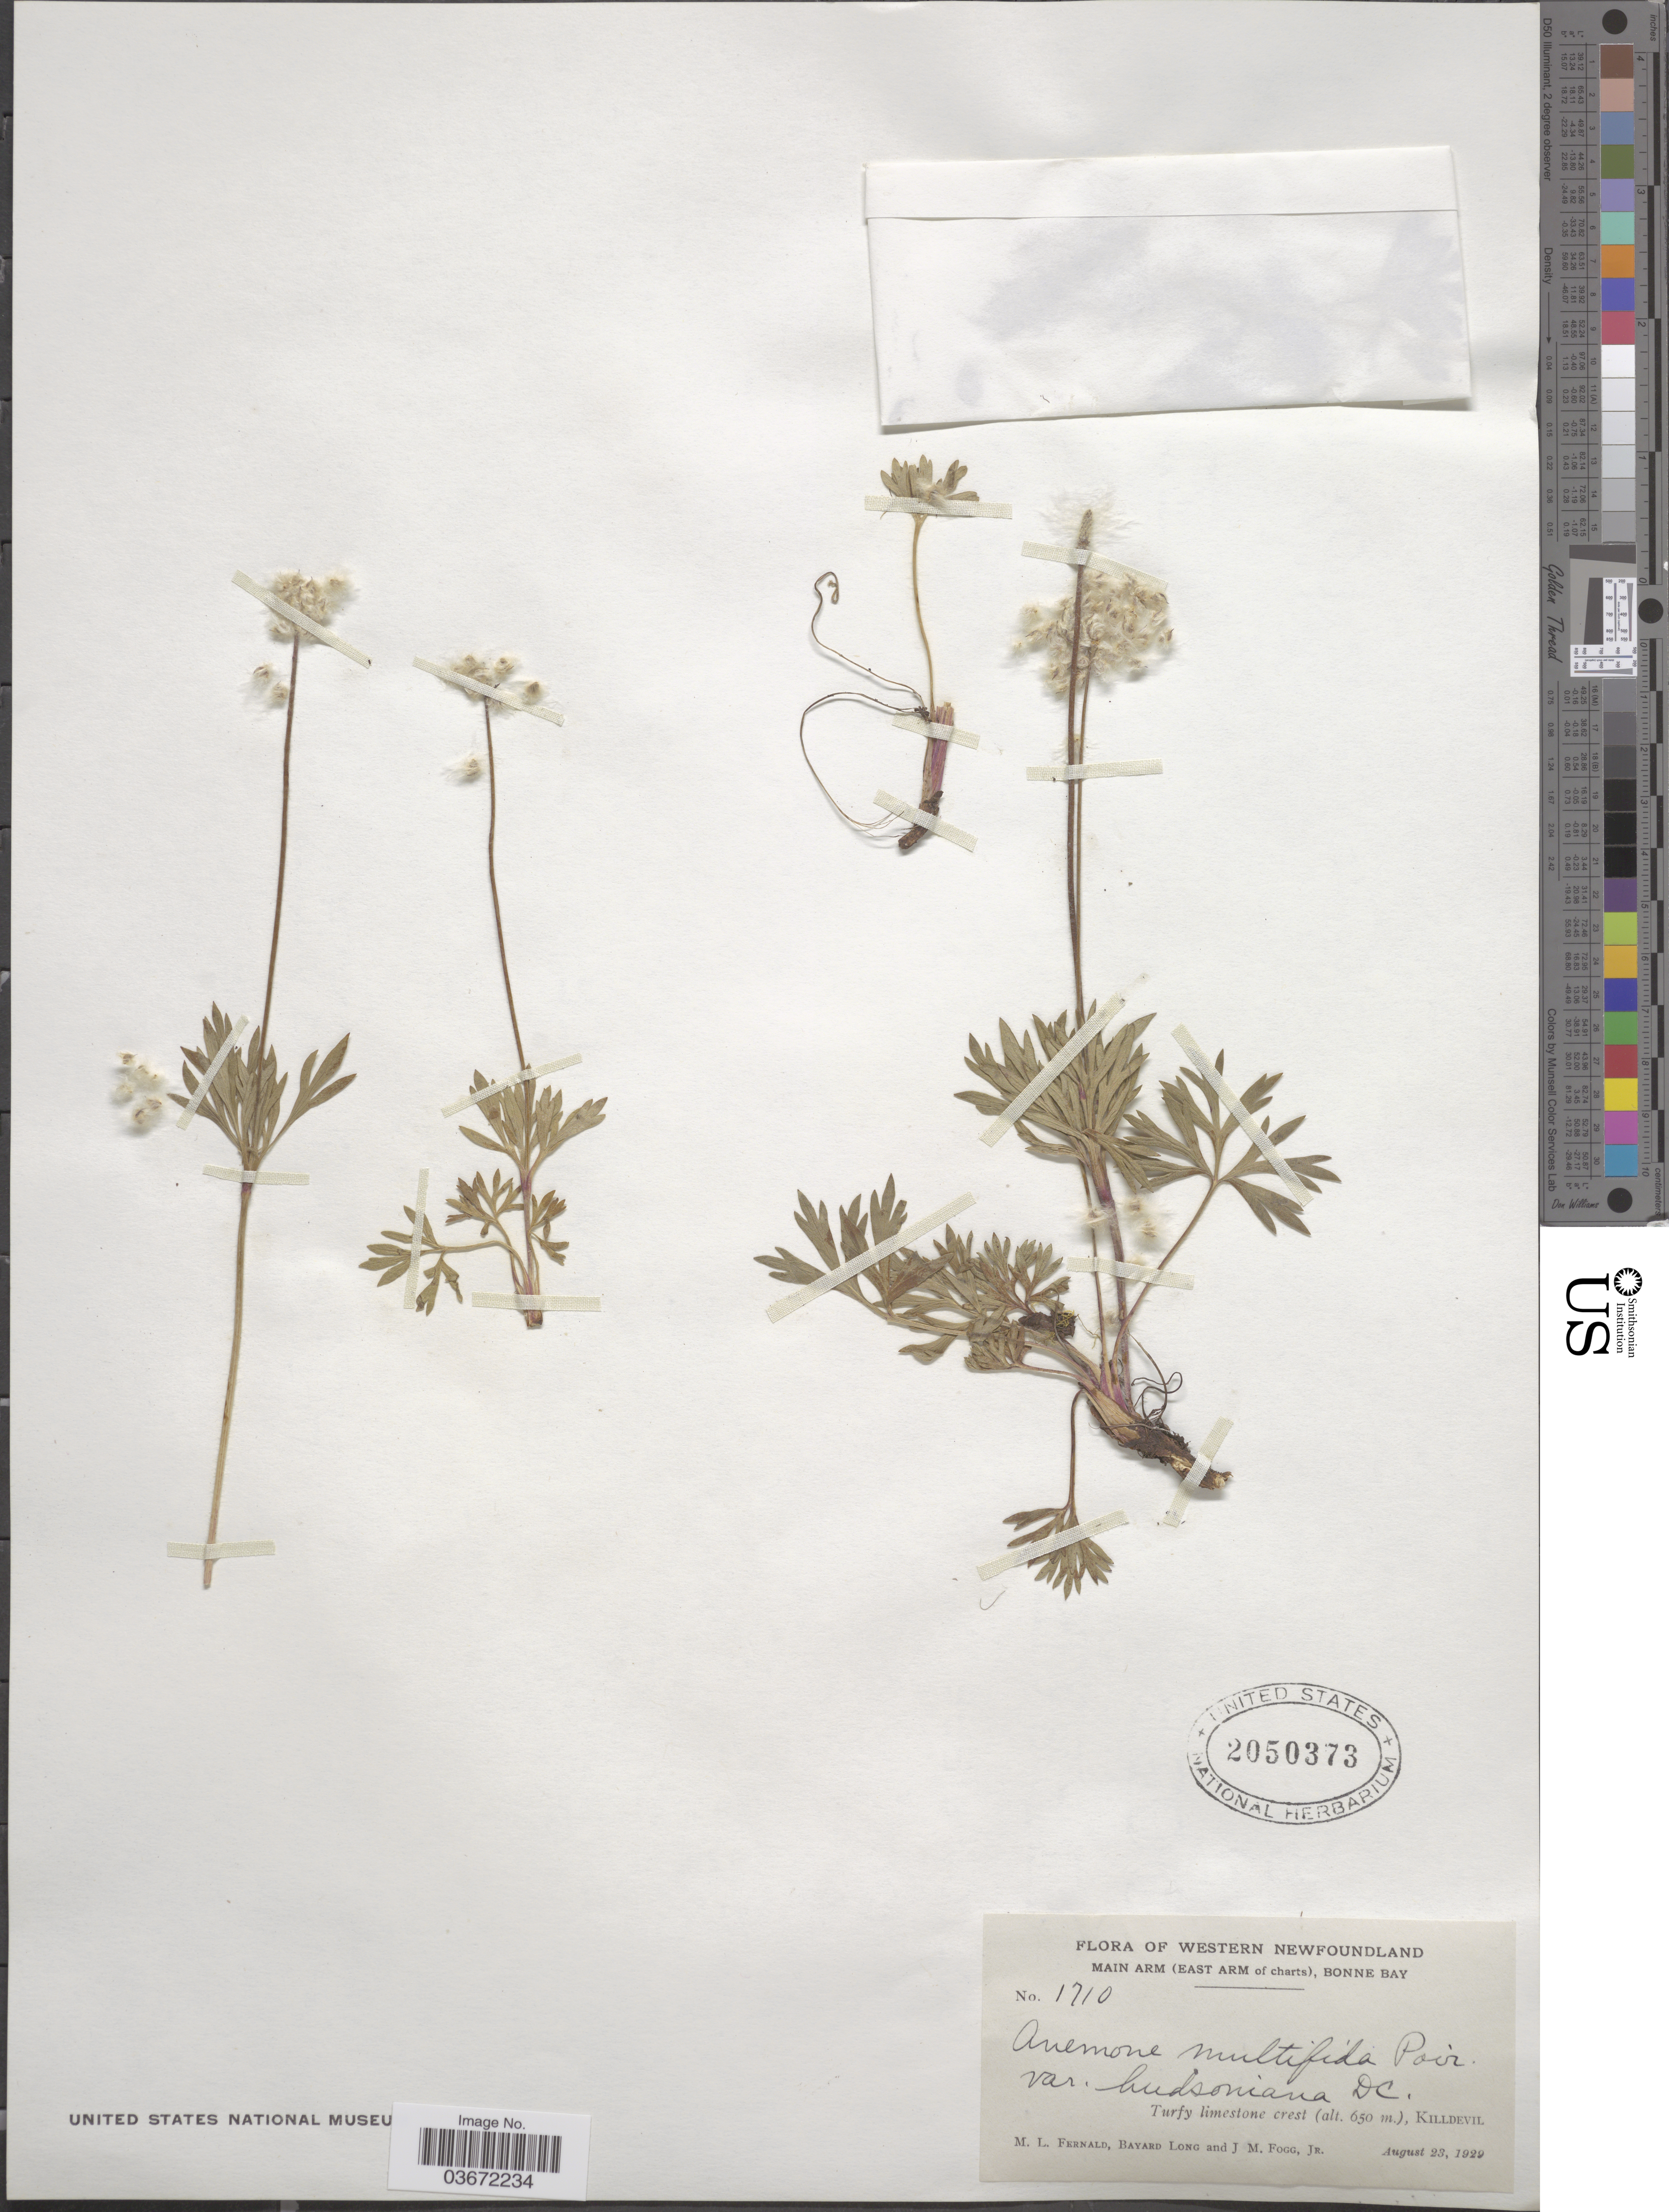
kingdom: Plantae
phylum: Tracheophyta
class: Magnoliopsida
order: Ranunculales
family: Ranunculaceae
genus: Anemone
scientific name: Anemone multifida var. hudsoniana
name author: DC.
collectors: M. L. Fernald, B. Long & J. Fogg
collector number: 1710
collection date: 1929-08-23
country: Canada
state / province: Newfoundland and Labrador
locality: Western Newfoundland. Main Arm (East Arm of charts), Bonne Bay. Turfy limestone crest, Killdevil.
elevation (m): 650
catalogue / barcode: US 2050373